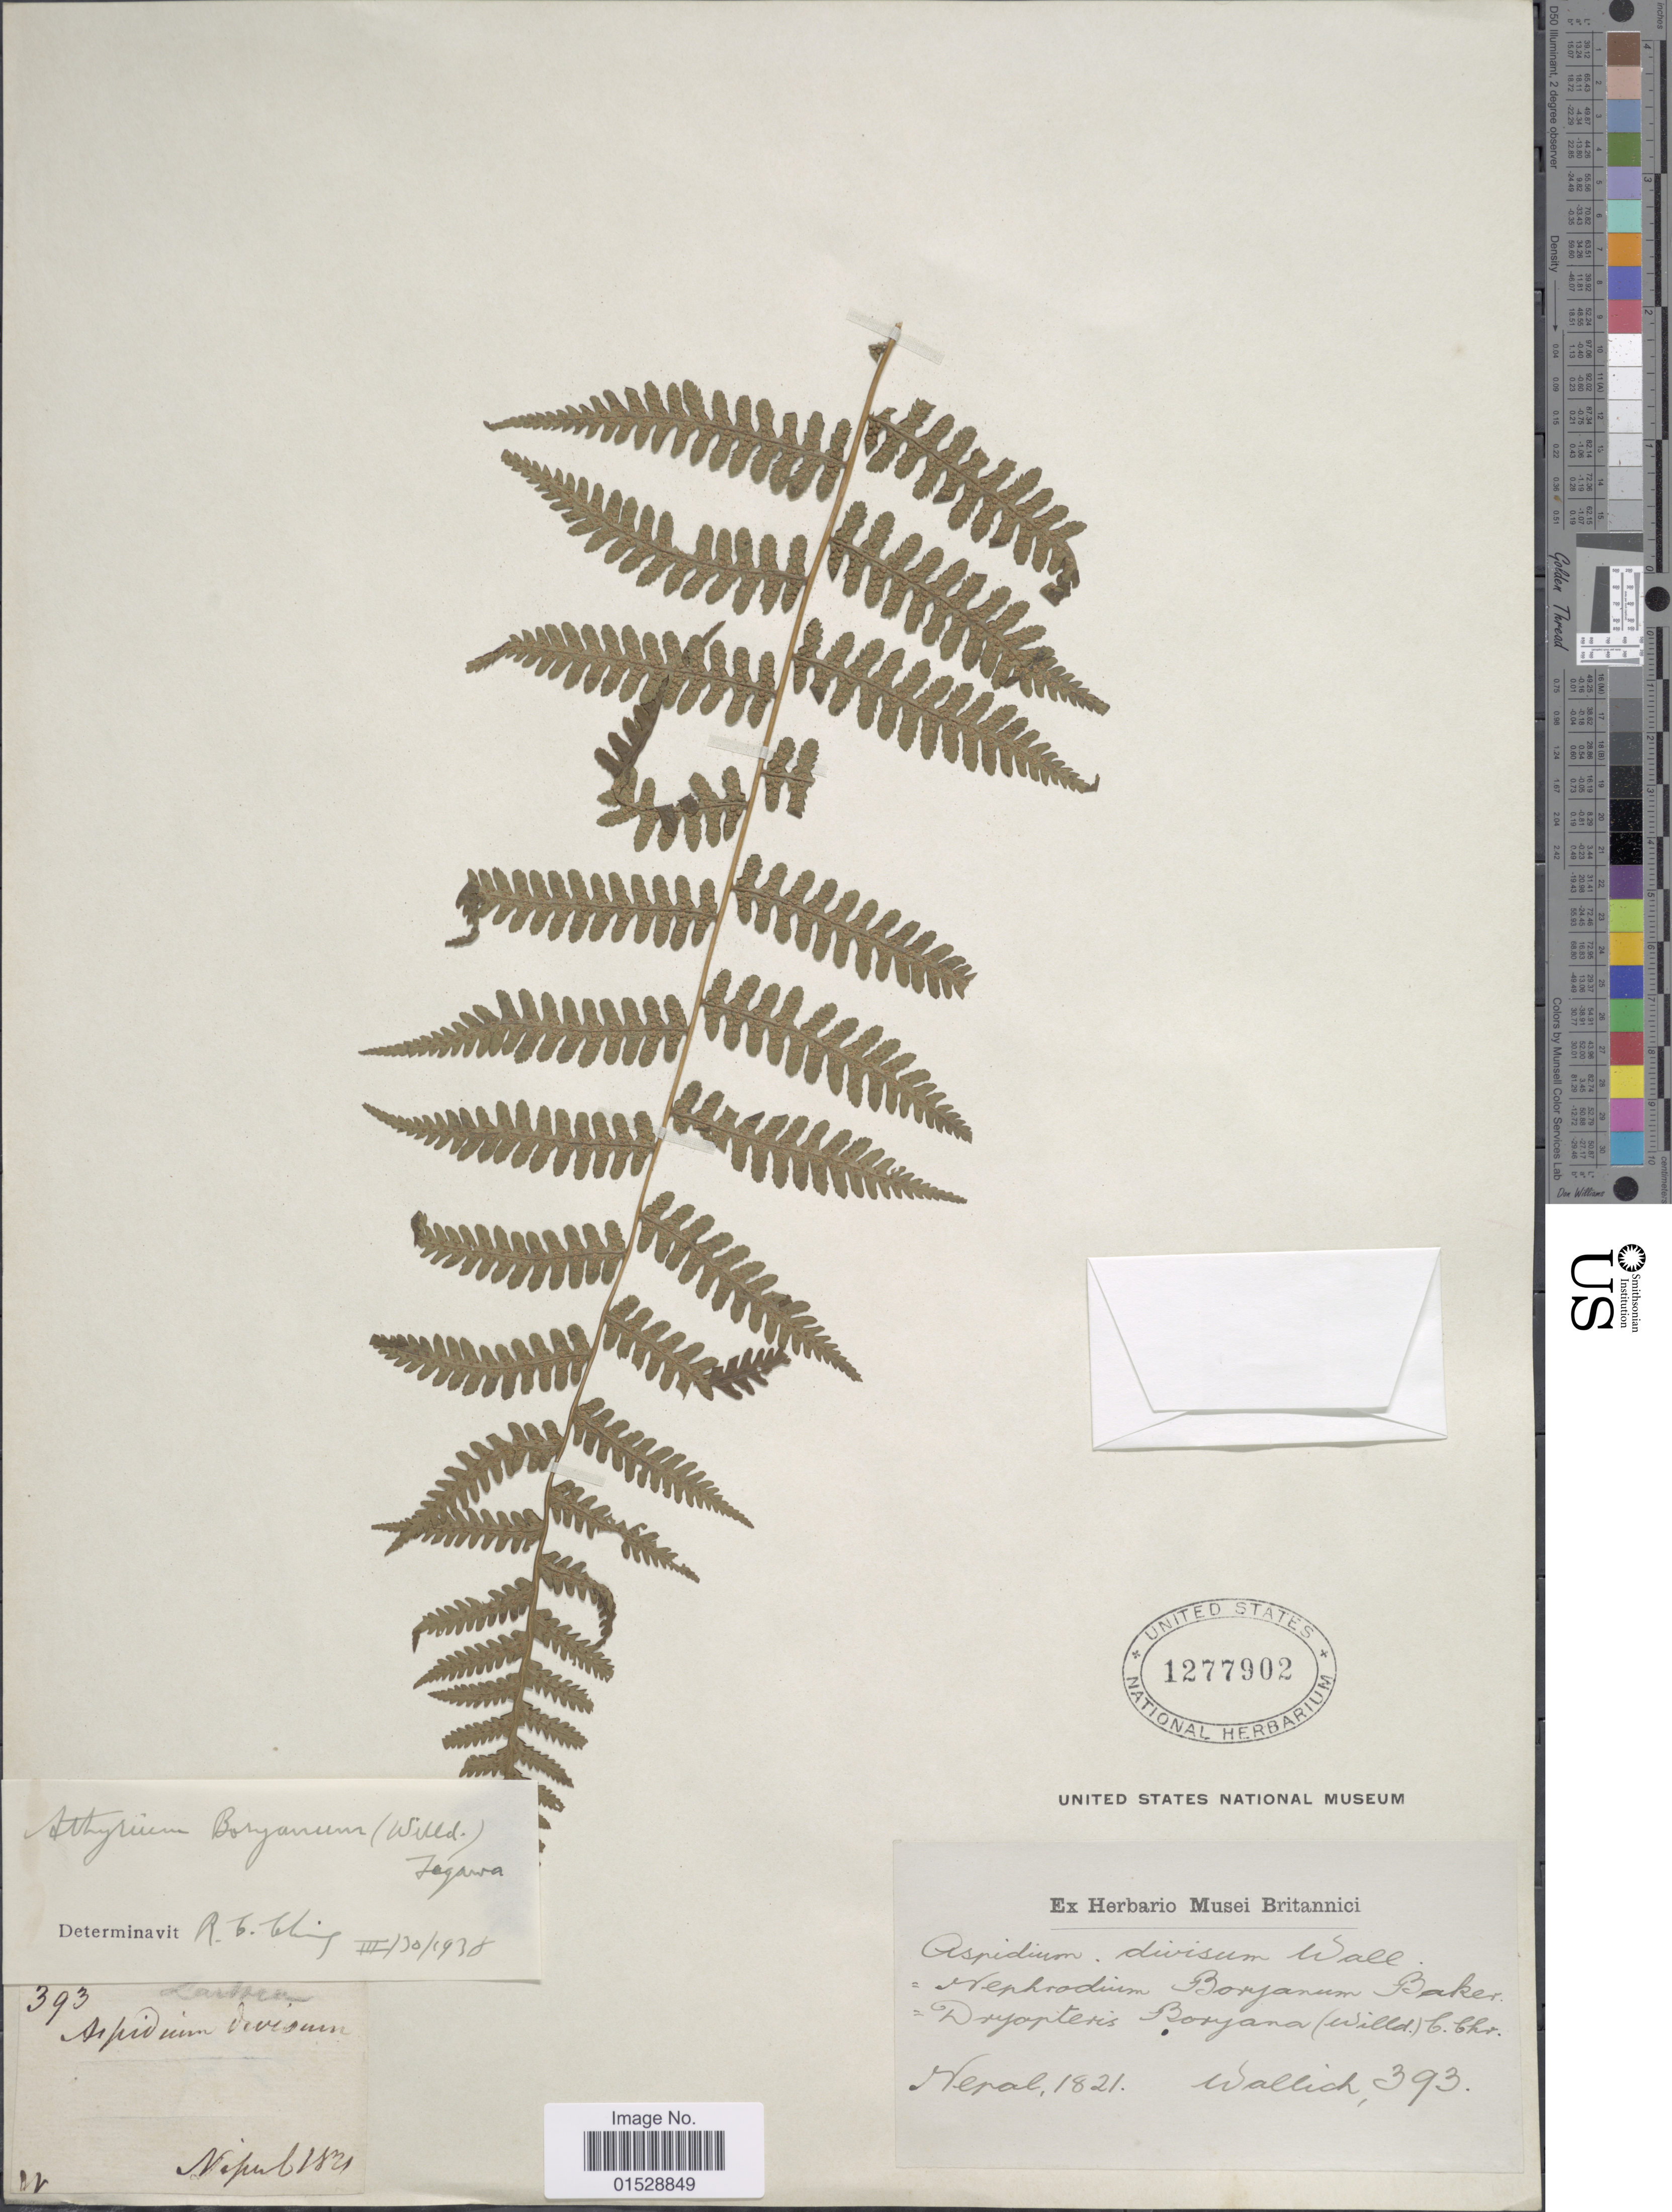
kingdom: Plantae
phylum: Tracheophyta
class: Polypodiopsida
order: Polypodiales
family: Athyriaceae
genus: Deparia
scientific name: Deparia boryana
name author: (Willd.) M. Kato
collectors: -- Wallich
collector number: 393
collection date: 1821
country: Nepal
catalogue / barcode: US 1277902